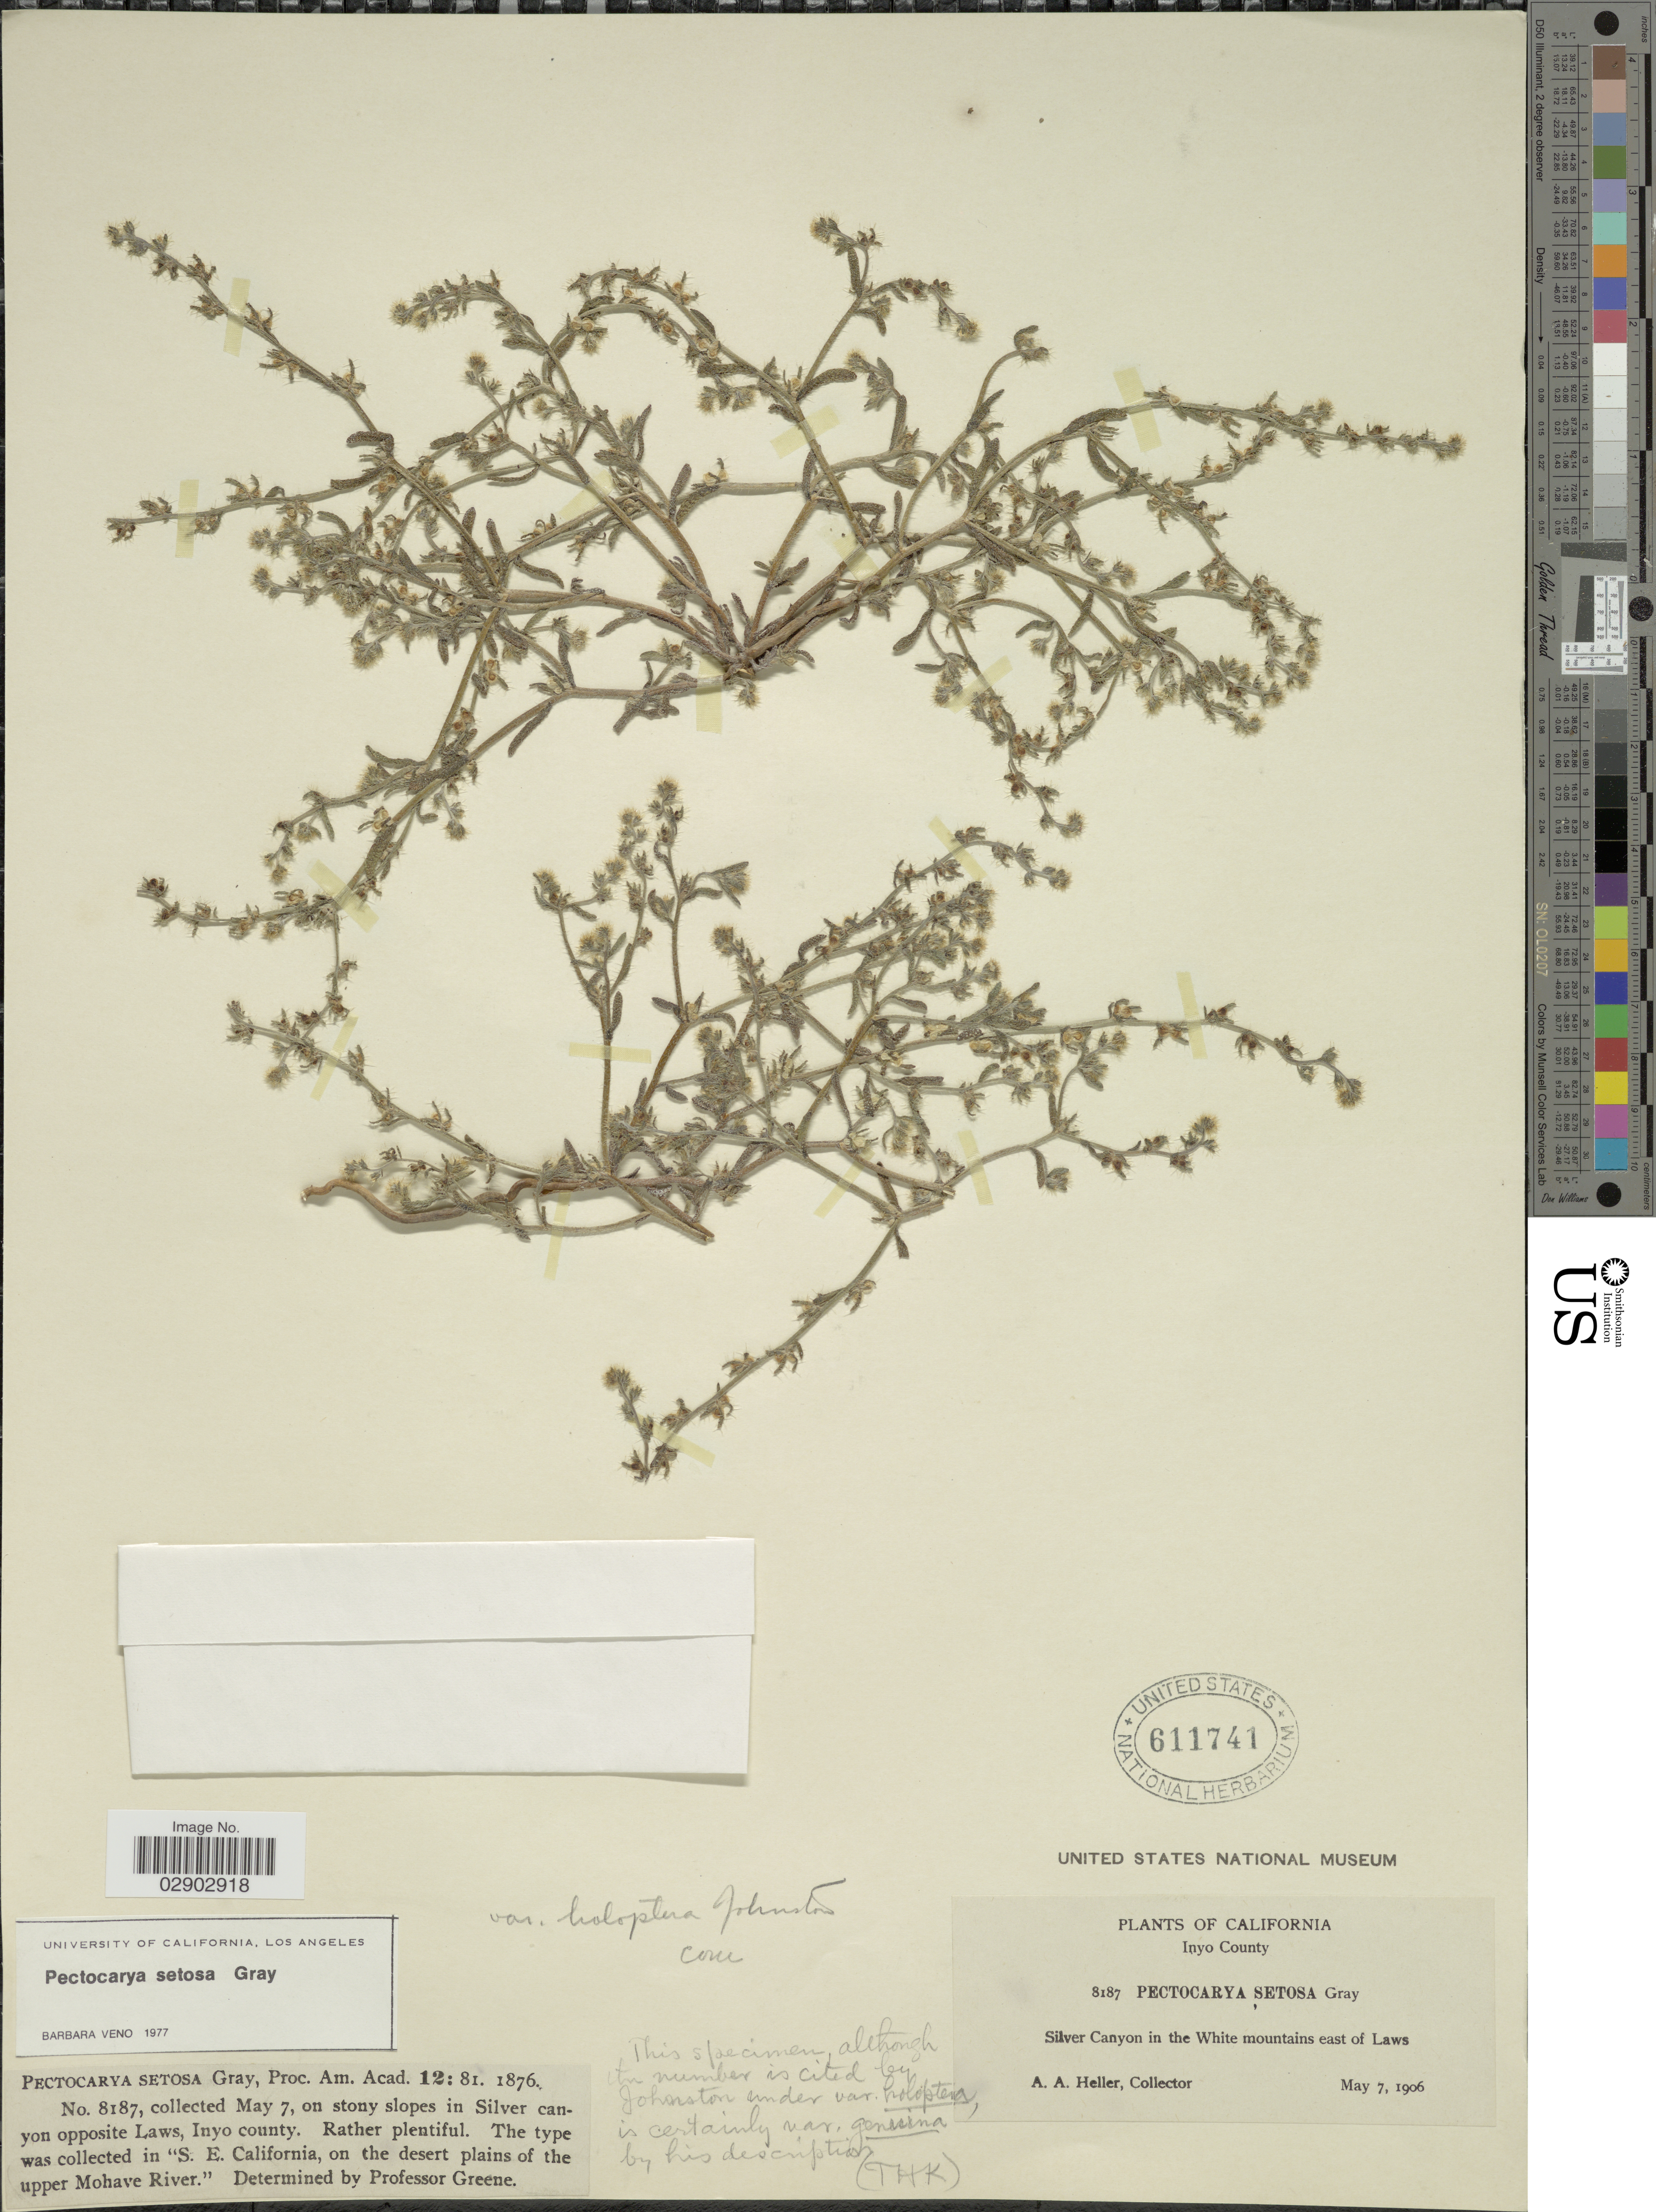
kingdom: Plantae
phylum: Tracheophyta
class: Magnoliopsida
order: Boraginales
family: Boraginaceae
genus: Pectocarya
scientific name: Pectocarya setosa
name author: A. Gray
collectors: A. A. Heller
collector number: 8187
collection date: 1906-05-07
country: United States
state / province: California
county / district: Inyo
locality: Inyo County. Silver Canyon in the White mountains east of Laws.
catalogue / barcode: US 611741